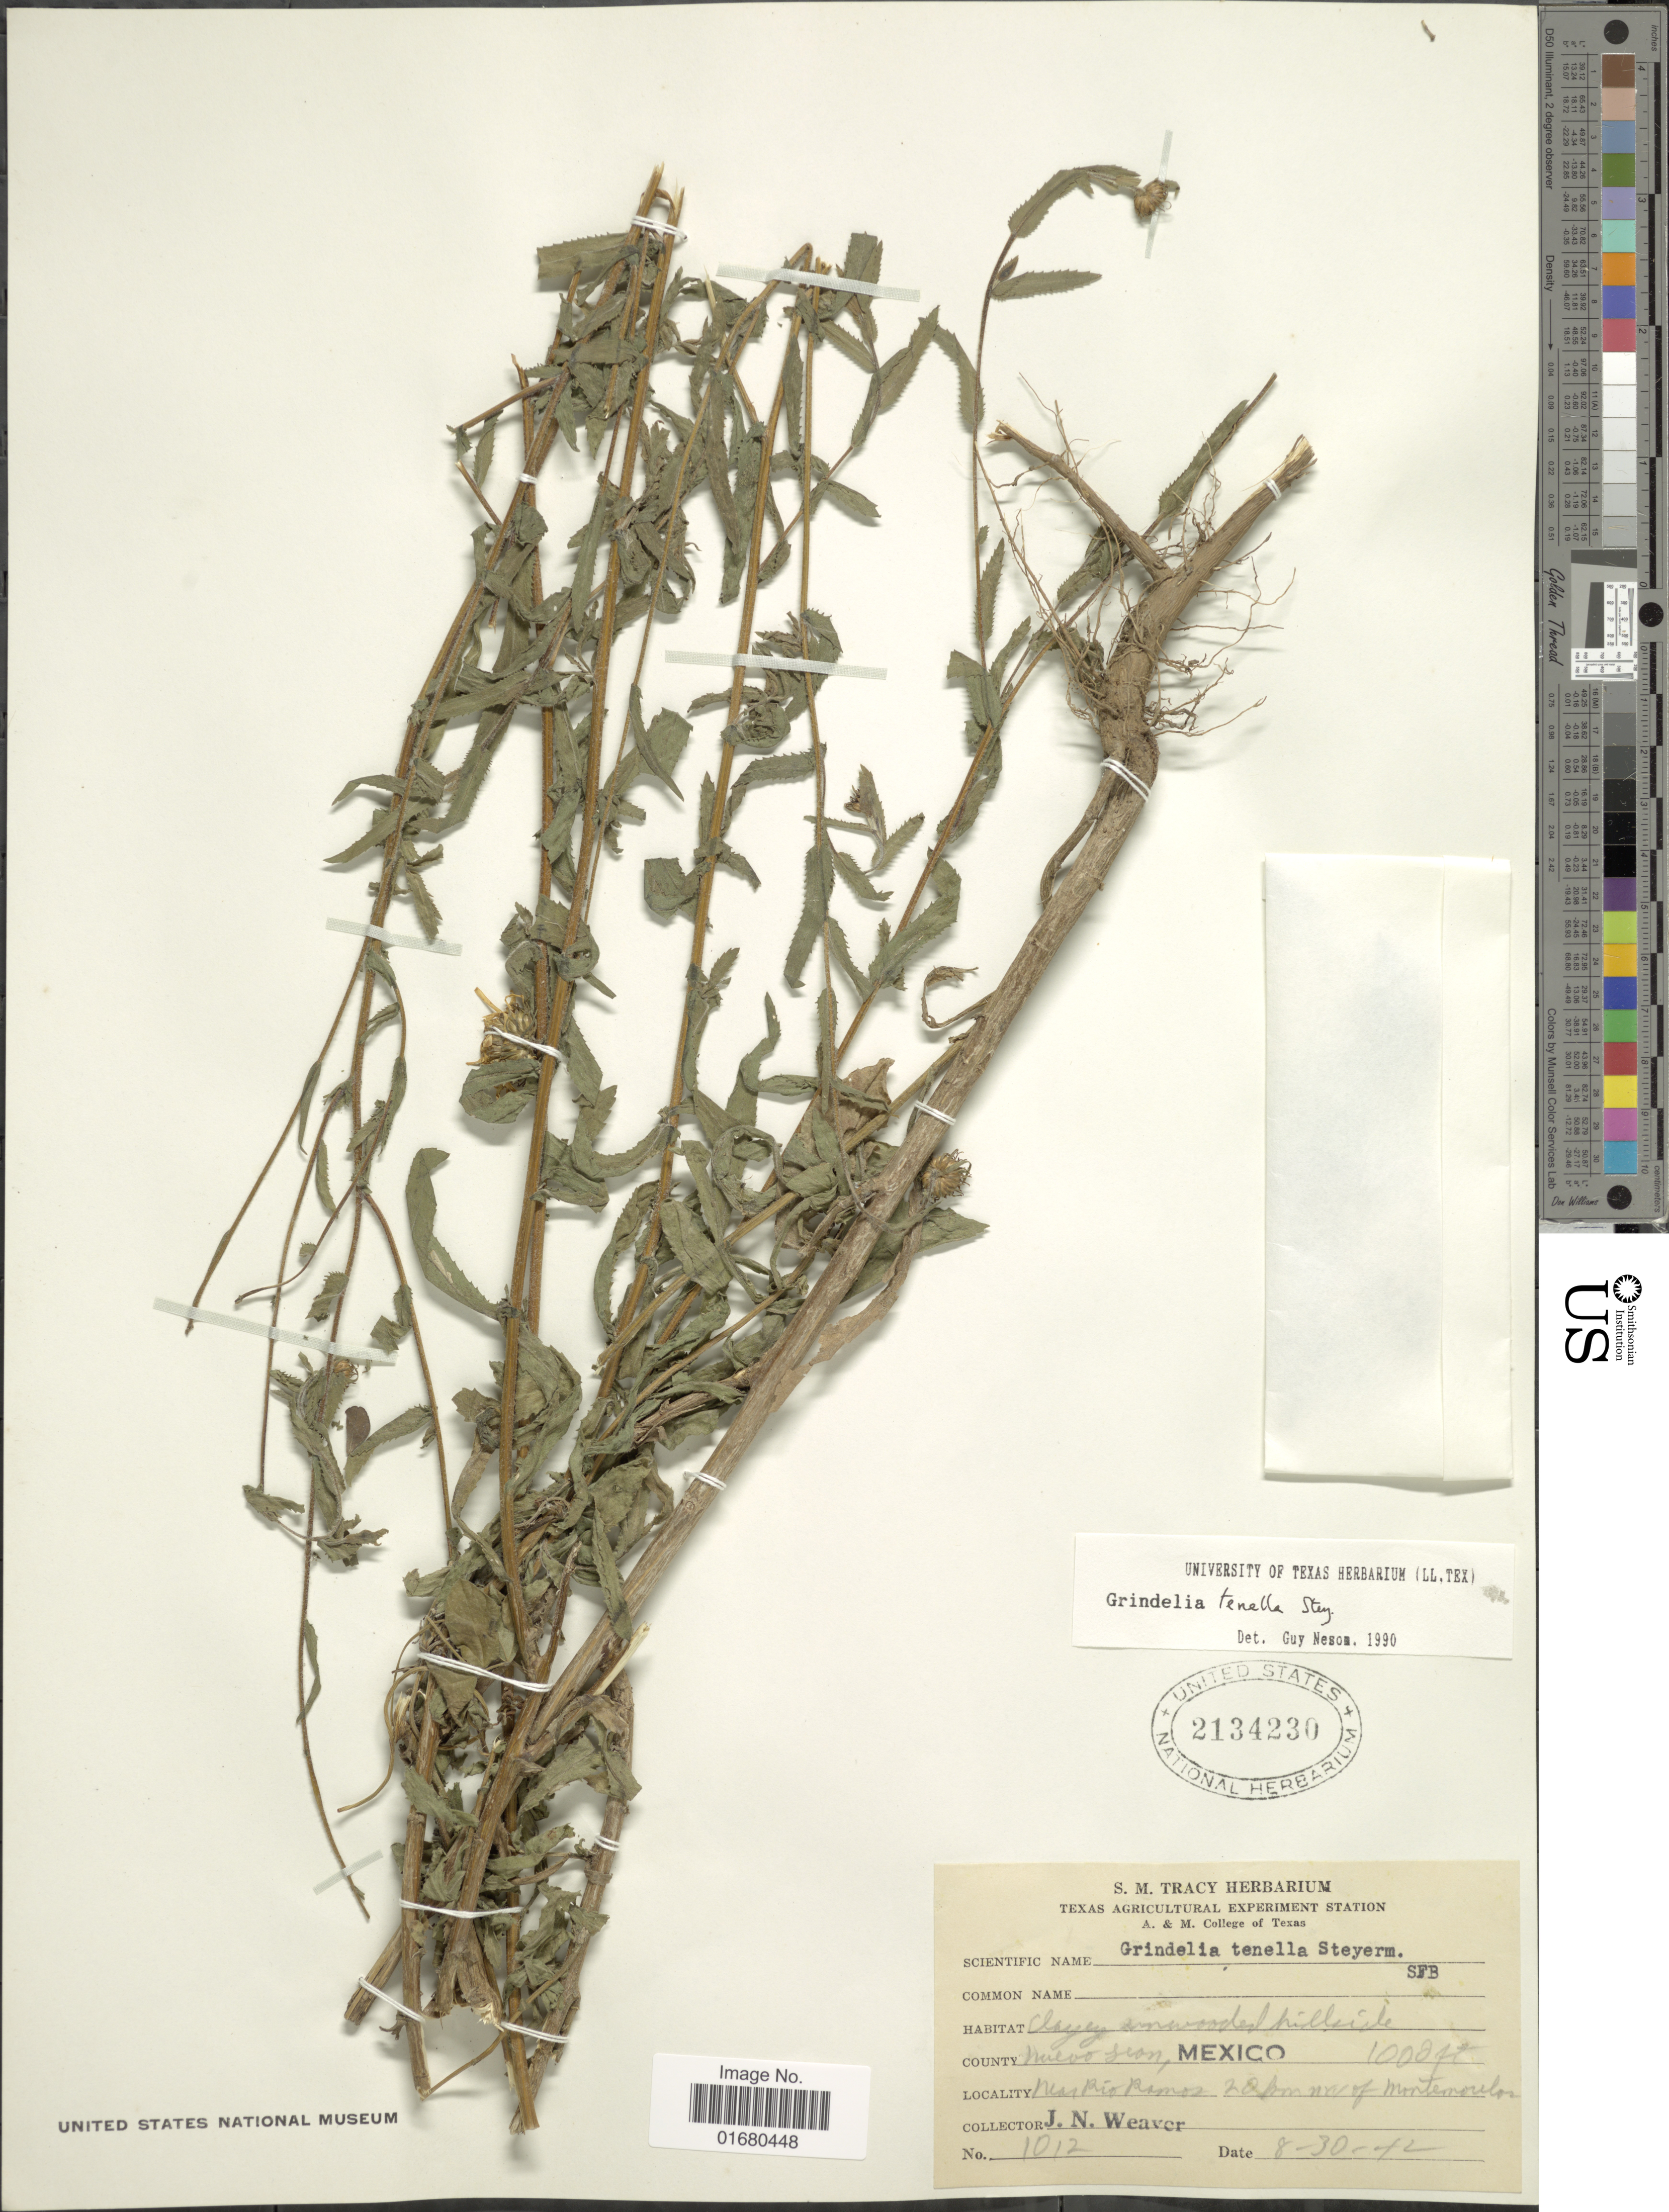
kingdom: Plantae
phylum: Tracheophyta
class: Magnoliopsida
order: Asterales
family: Asteraceae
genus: Grindelia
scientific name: Grindelia tenella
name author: Steyerm.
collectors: J. N. Weaver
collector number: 1012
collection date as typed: Transcribed d/m/y: 30/8/42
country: Mexico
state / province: Nuevo León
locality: Near Rio Ramos, 20 km NW of Montemoreles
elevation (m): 305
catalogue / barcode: US 2134230